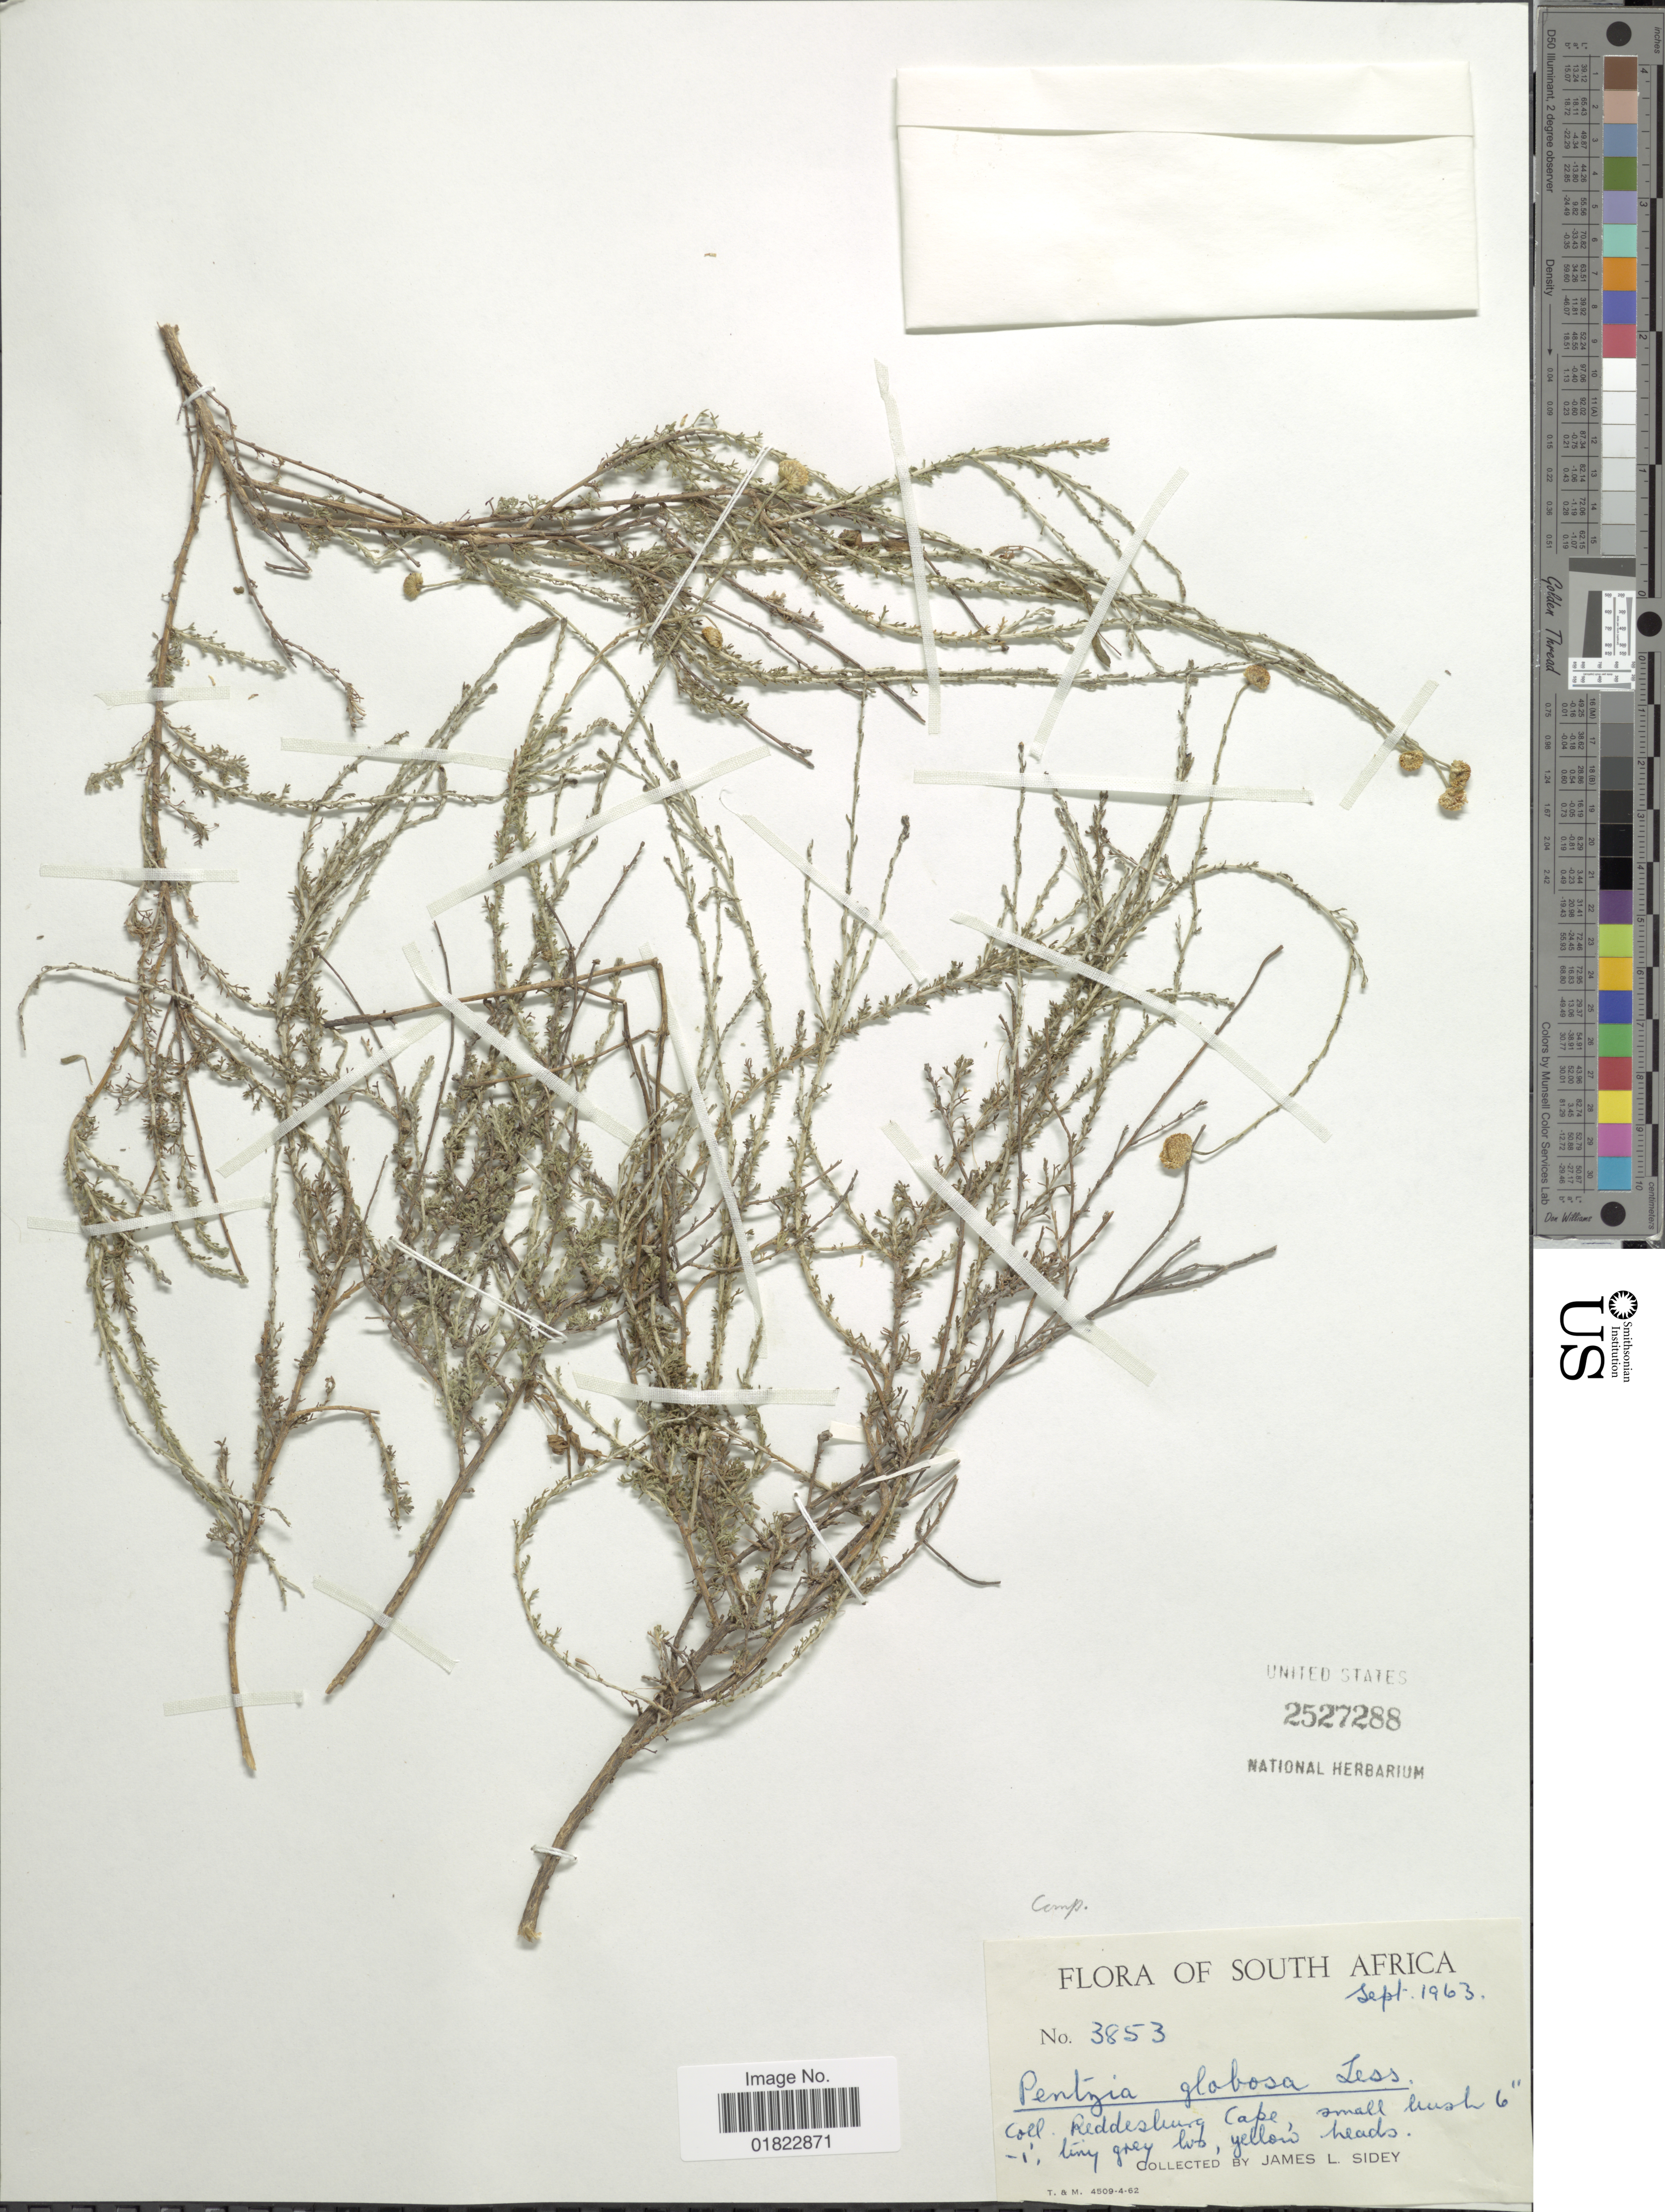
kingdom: Plantae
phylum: Tracheophyta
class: Magnoliopsida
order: Asterales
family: Asteraceae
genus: Pentzia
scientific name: Pentzia globosa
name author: Less.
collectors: J. L. Sidey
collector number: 3853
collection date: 1963-09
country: South Africa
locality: South Africa. Reddesburg Cape.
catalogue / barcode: US 2527288